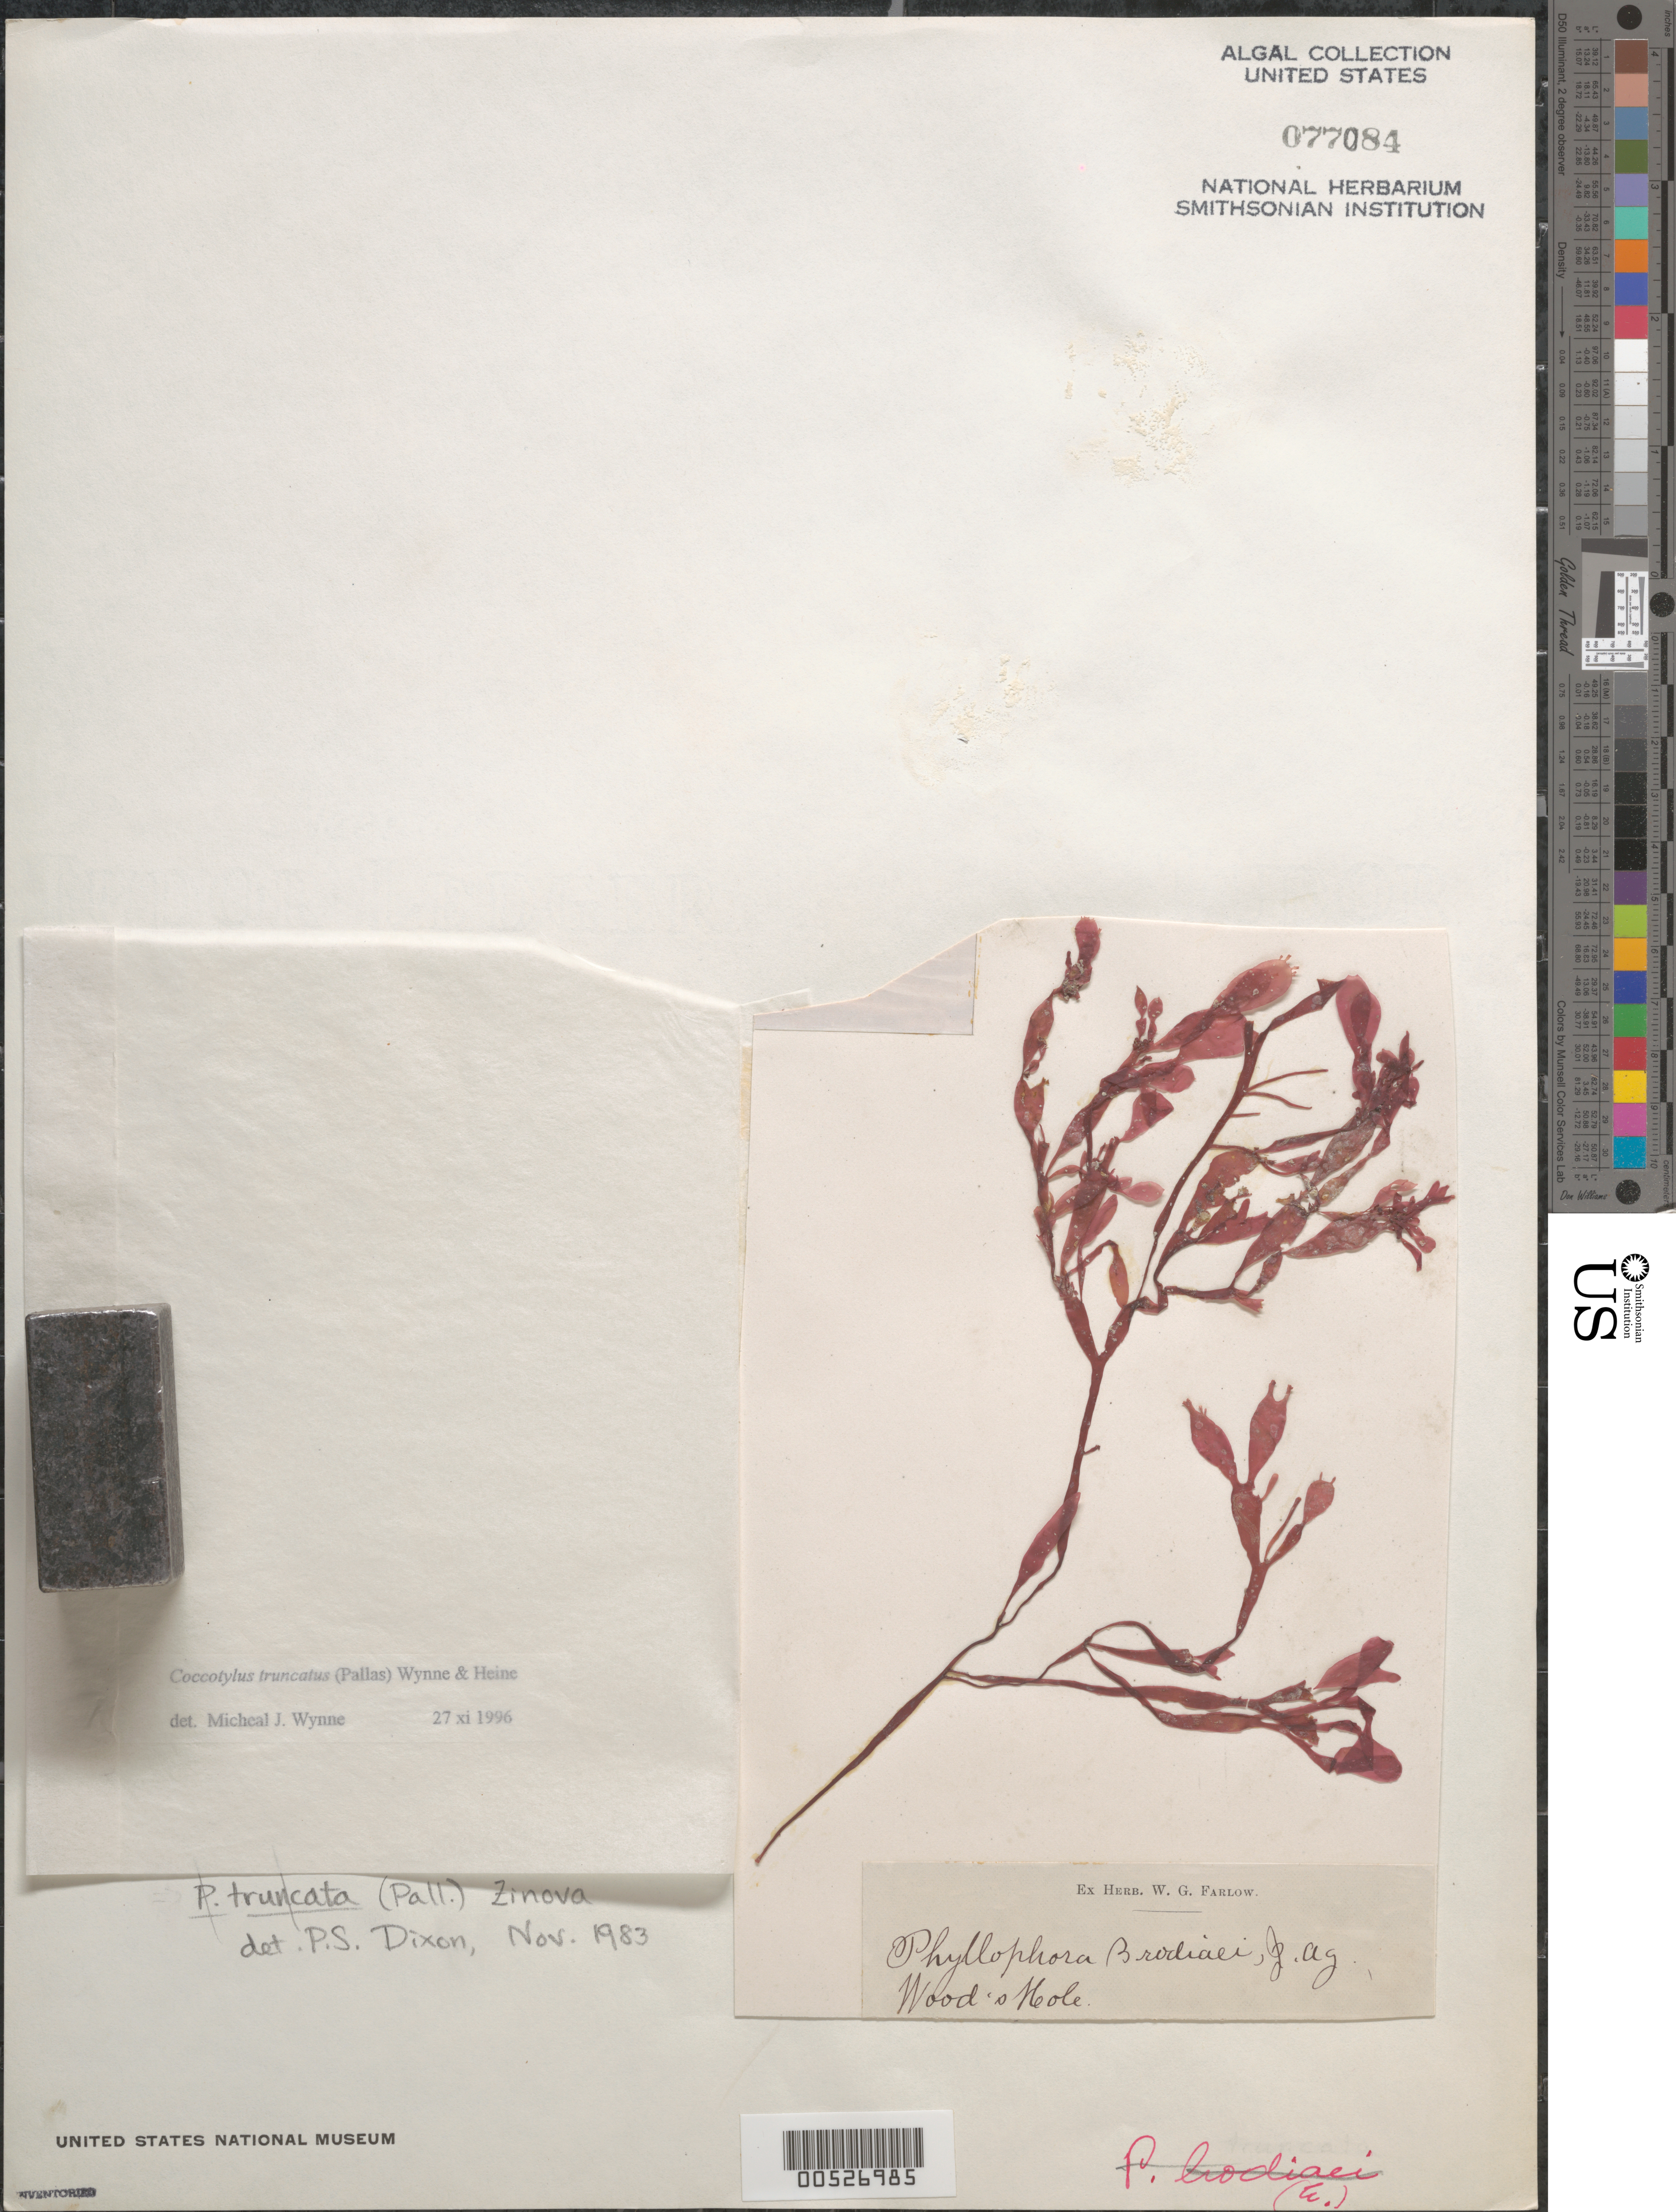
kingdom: Plantae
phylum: Rhodophyta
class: Florideophyceae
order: Gigartinales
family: Phyllophoraceae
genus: Coccotylus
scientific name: Coccotylus truncatus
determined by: Wynne, M. J.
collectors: W. Farlow (Herbarium)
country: United States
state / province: Massachusetts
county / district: Barnstable County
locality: Woods Hole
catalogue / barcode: US 77084